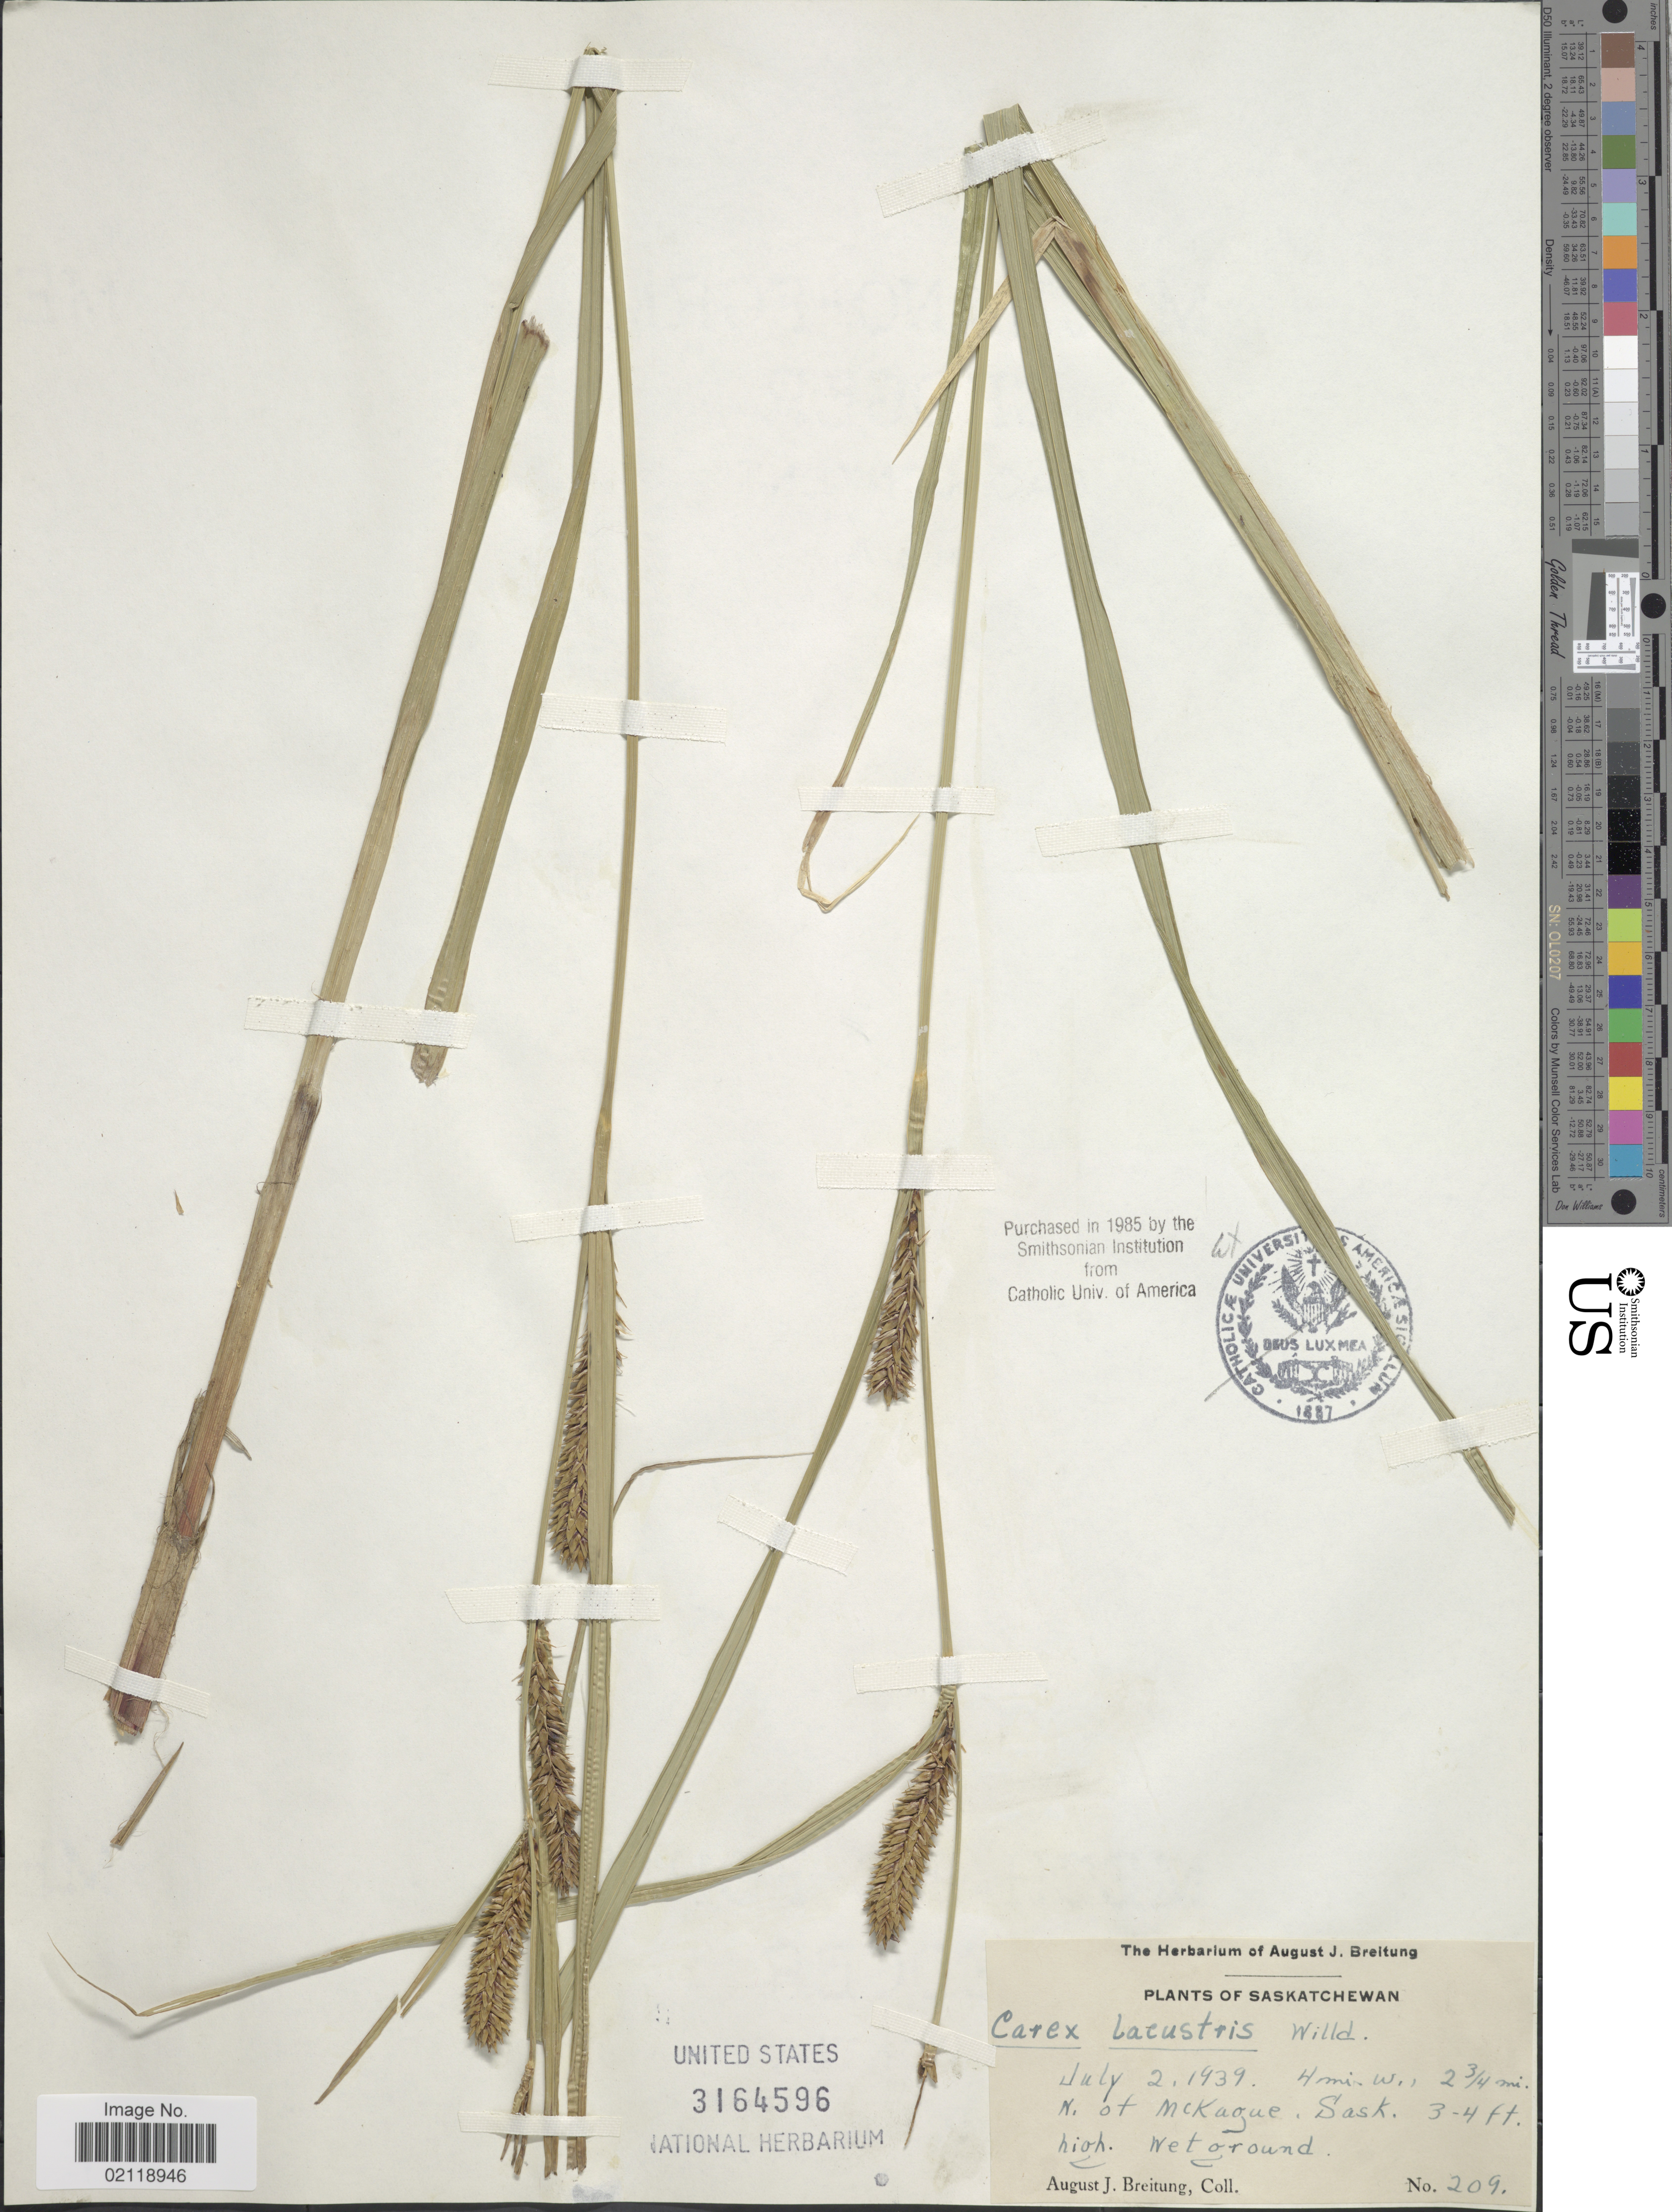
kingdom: Plantae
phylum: Tracheophyta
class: Liliopsida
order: Poales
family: Cyperaceae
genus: Carex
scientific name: Carex lacustris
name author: Willd.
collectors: A. Breitung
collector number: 209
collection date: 1939-07-02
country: Canada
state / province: Saskatchewan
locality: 4 mi.W., 2 3/4 mi N. of McKague, wet ground.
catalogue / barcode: US 3164596